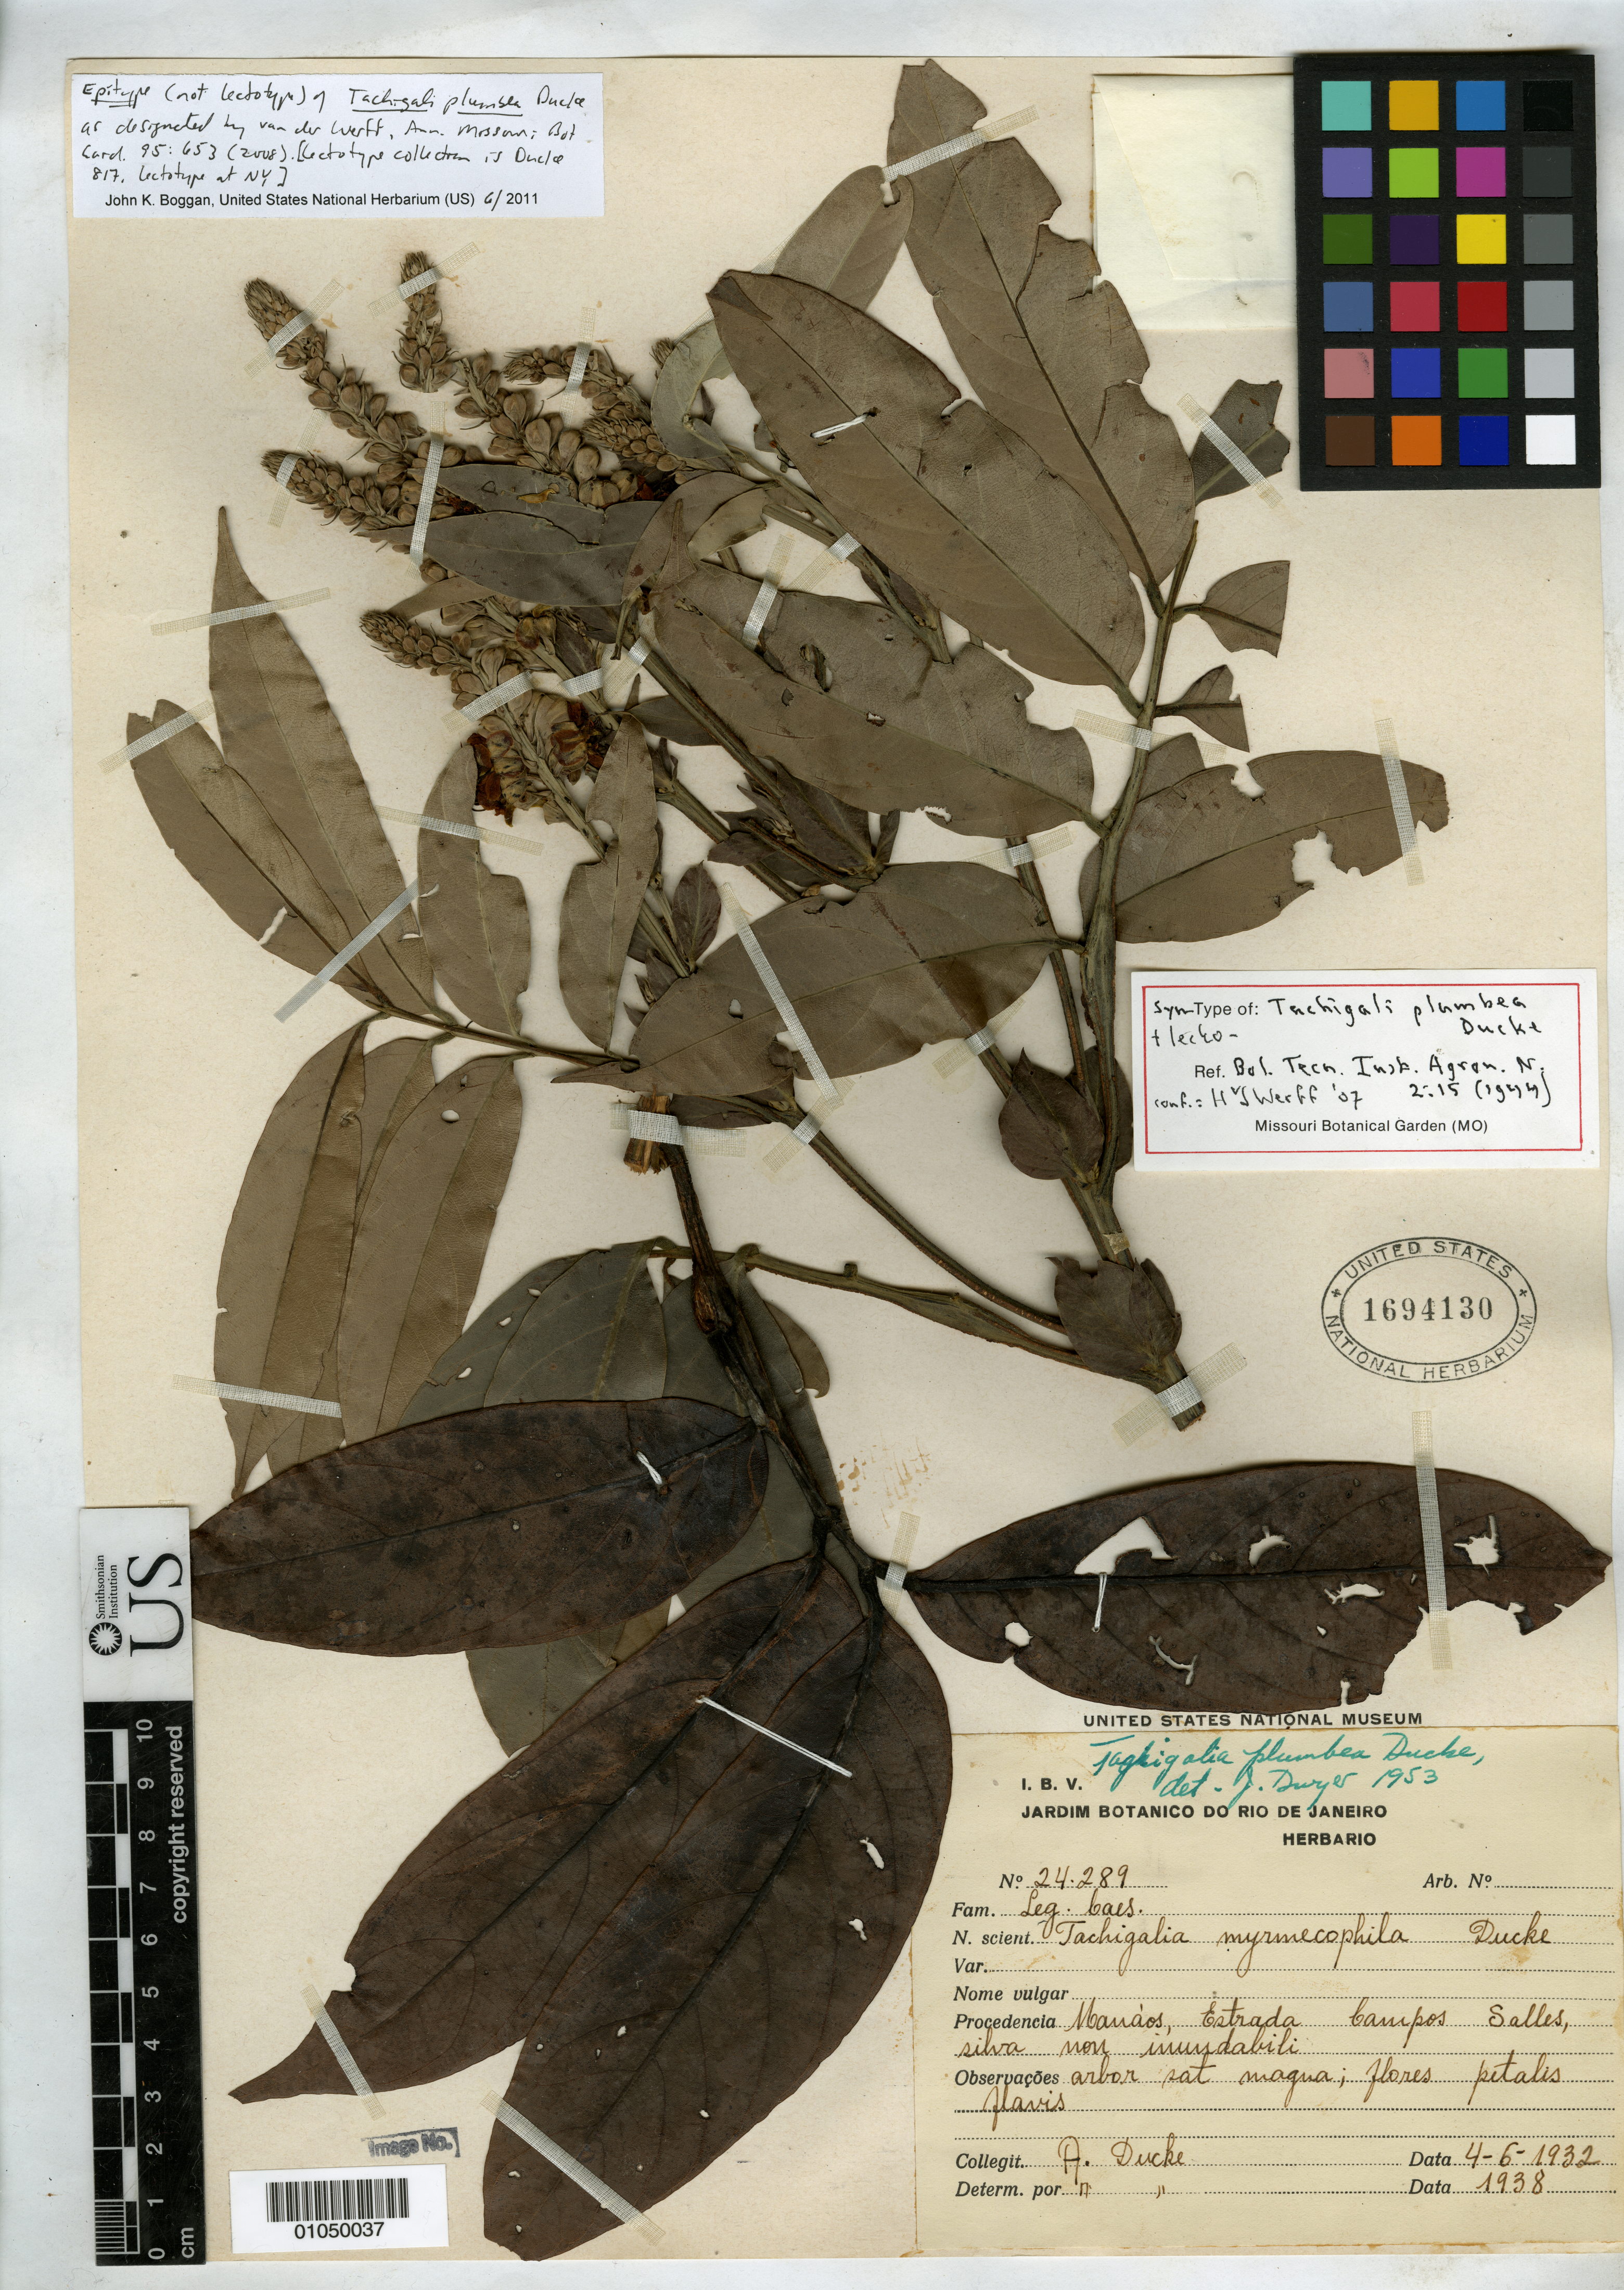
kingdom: Plantae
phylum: Tracheophyta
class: Magnoliopsida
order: Fabales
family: Fabaceae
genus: Tachigali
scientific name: Tachigali plumbea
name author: Ducke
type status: Epitype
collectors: A. Ducke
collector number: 24289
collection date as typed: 04 Jun 1932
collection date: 1932-06-04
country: Brazil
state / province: Amazonas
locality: Manaos, Estrada Campos Salles.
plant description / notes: Epitypified by van der Werff, Ann. Missouri Bot. Gard. 95: 653 (2008), q.v. for discussion.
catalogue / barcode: US 1694130